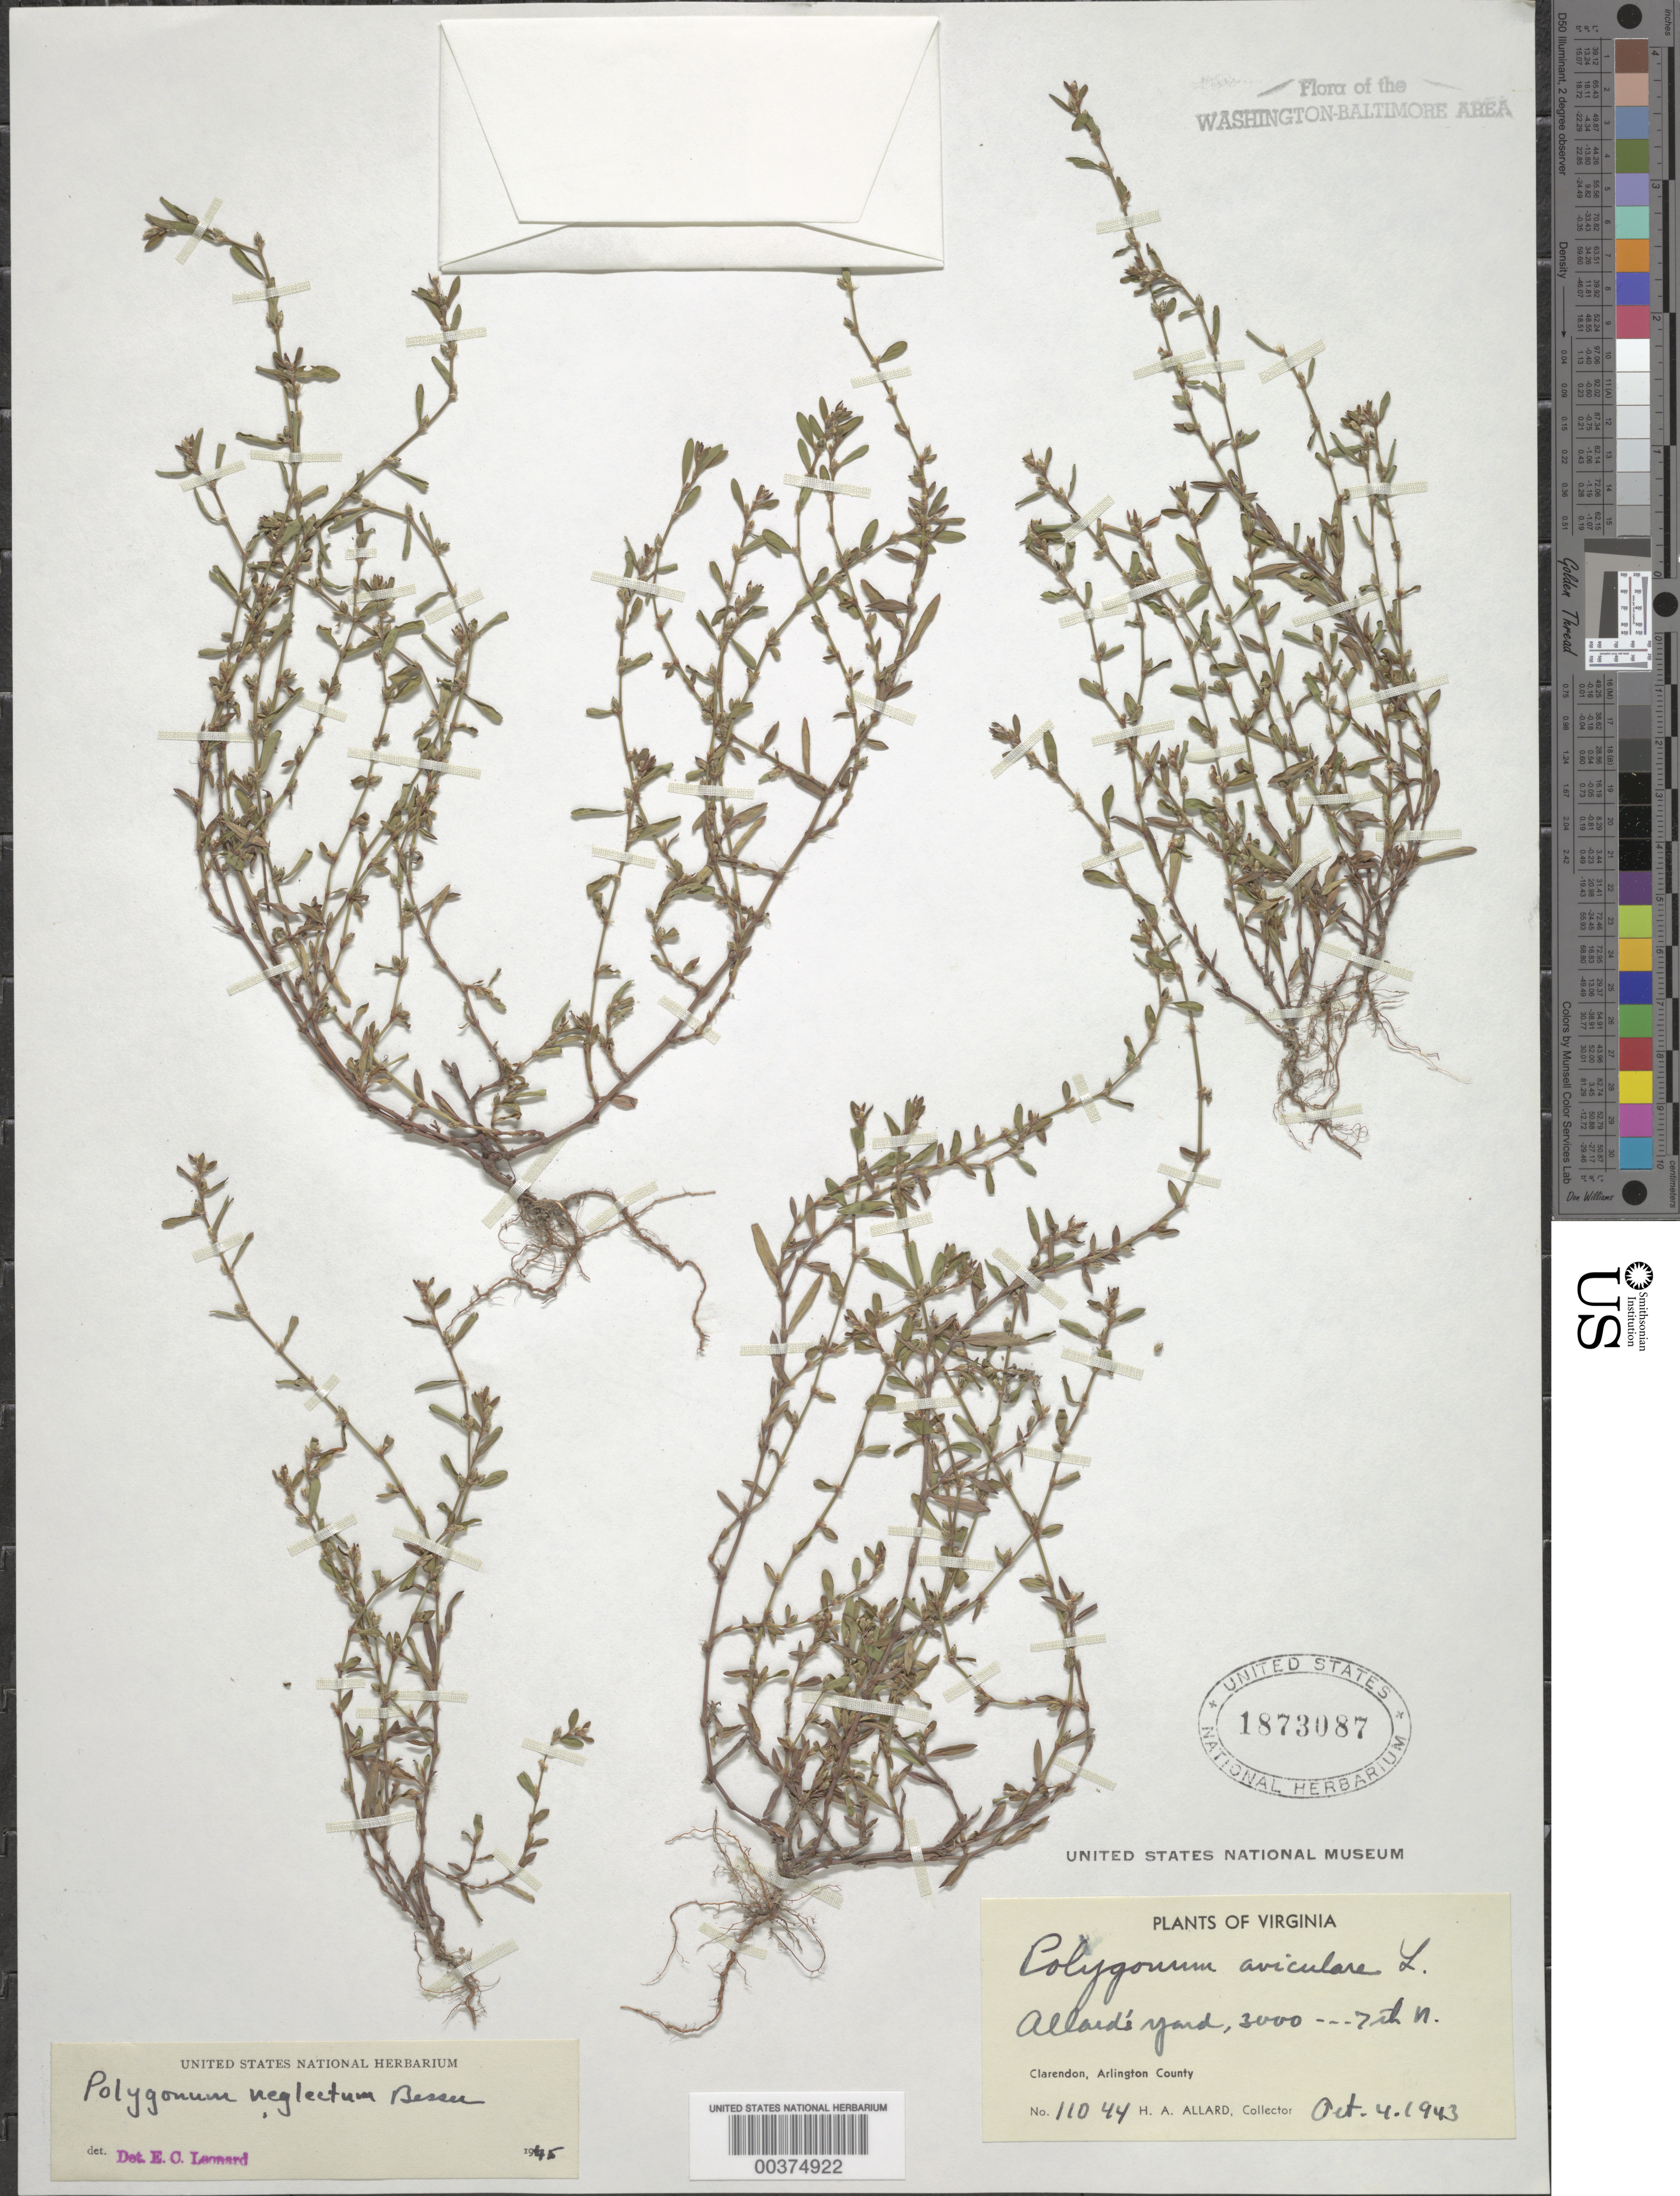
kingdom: Plantae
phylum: Tracheophyta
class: Magnoliopsida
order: Caryophyllales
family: Polygonaceae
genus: Polygonum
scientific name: Polygonum aviculare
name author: L.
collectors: H. A. Allard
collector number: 11044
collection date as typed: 04 Oct 1943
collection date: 1943-10-04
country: United States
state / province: Virginia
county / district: Arlington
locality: Clarendon, Allards garden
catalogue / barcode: US 1873087